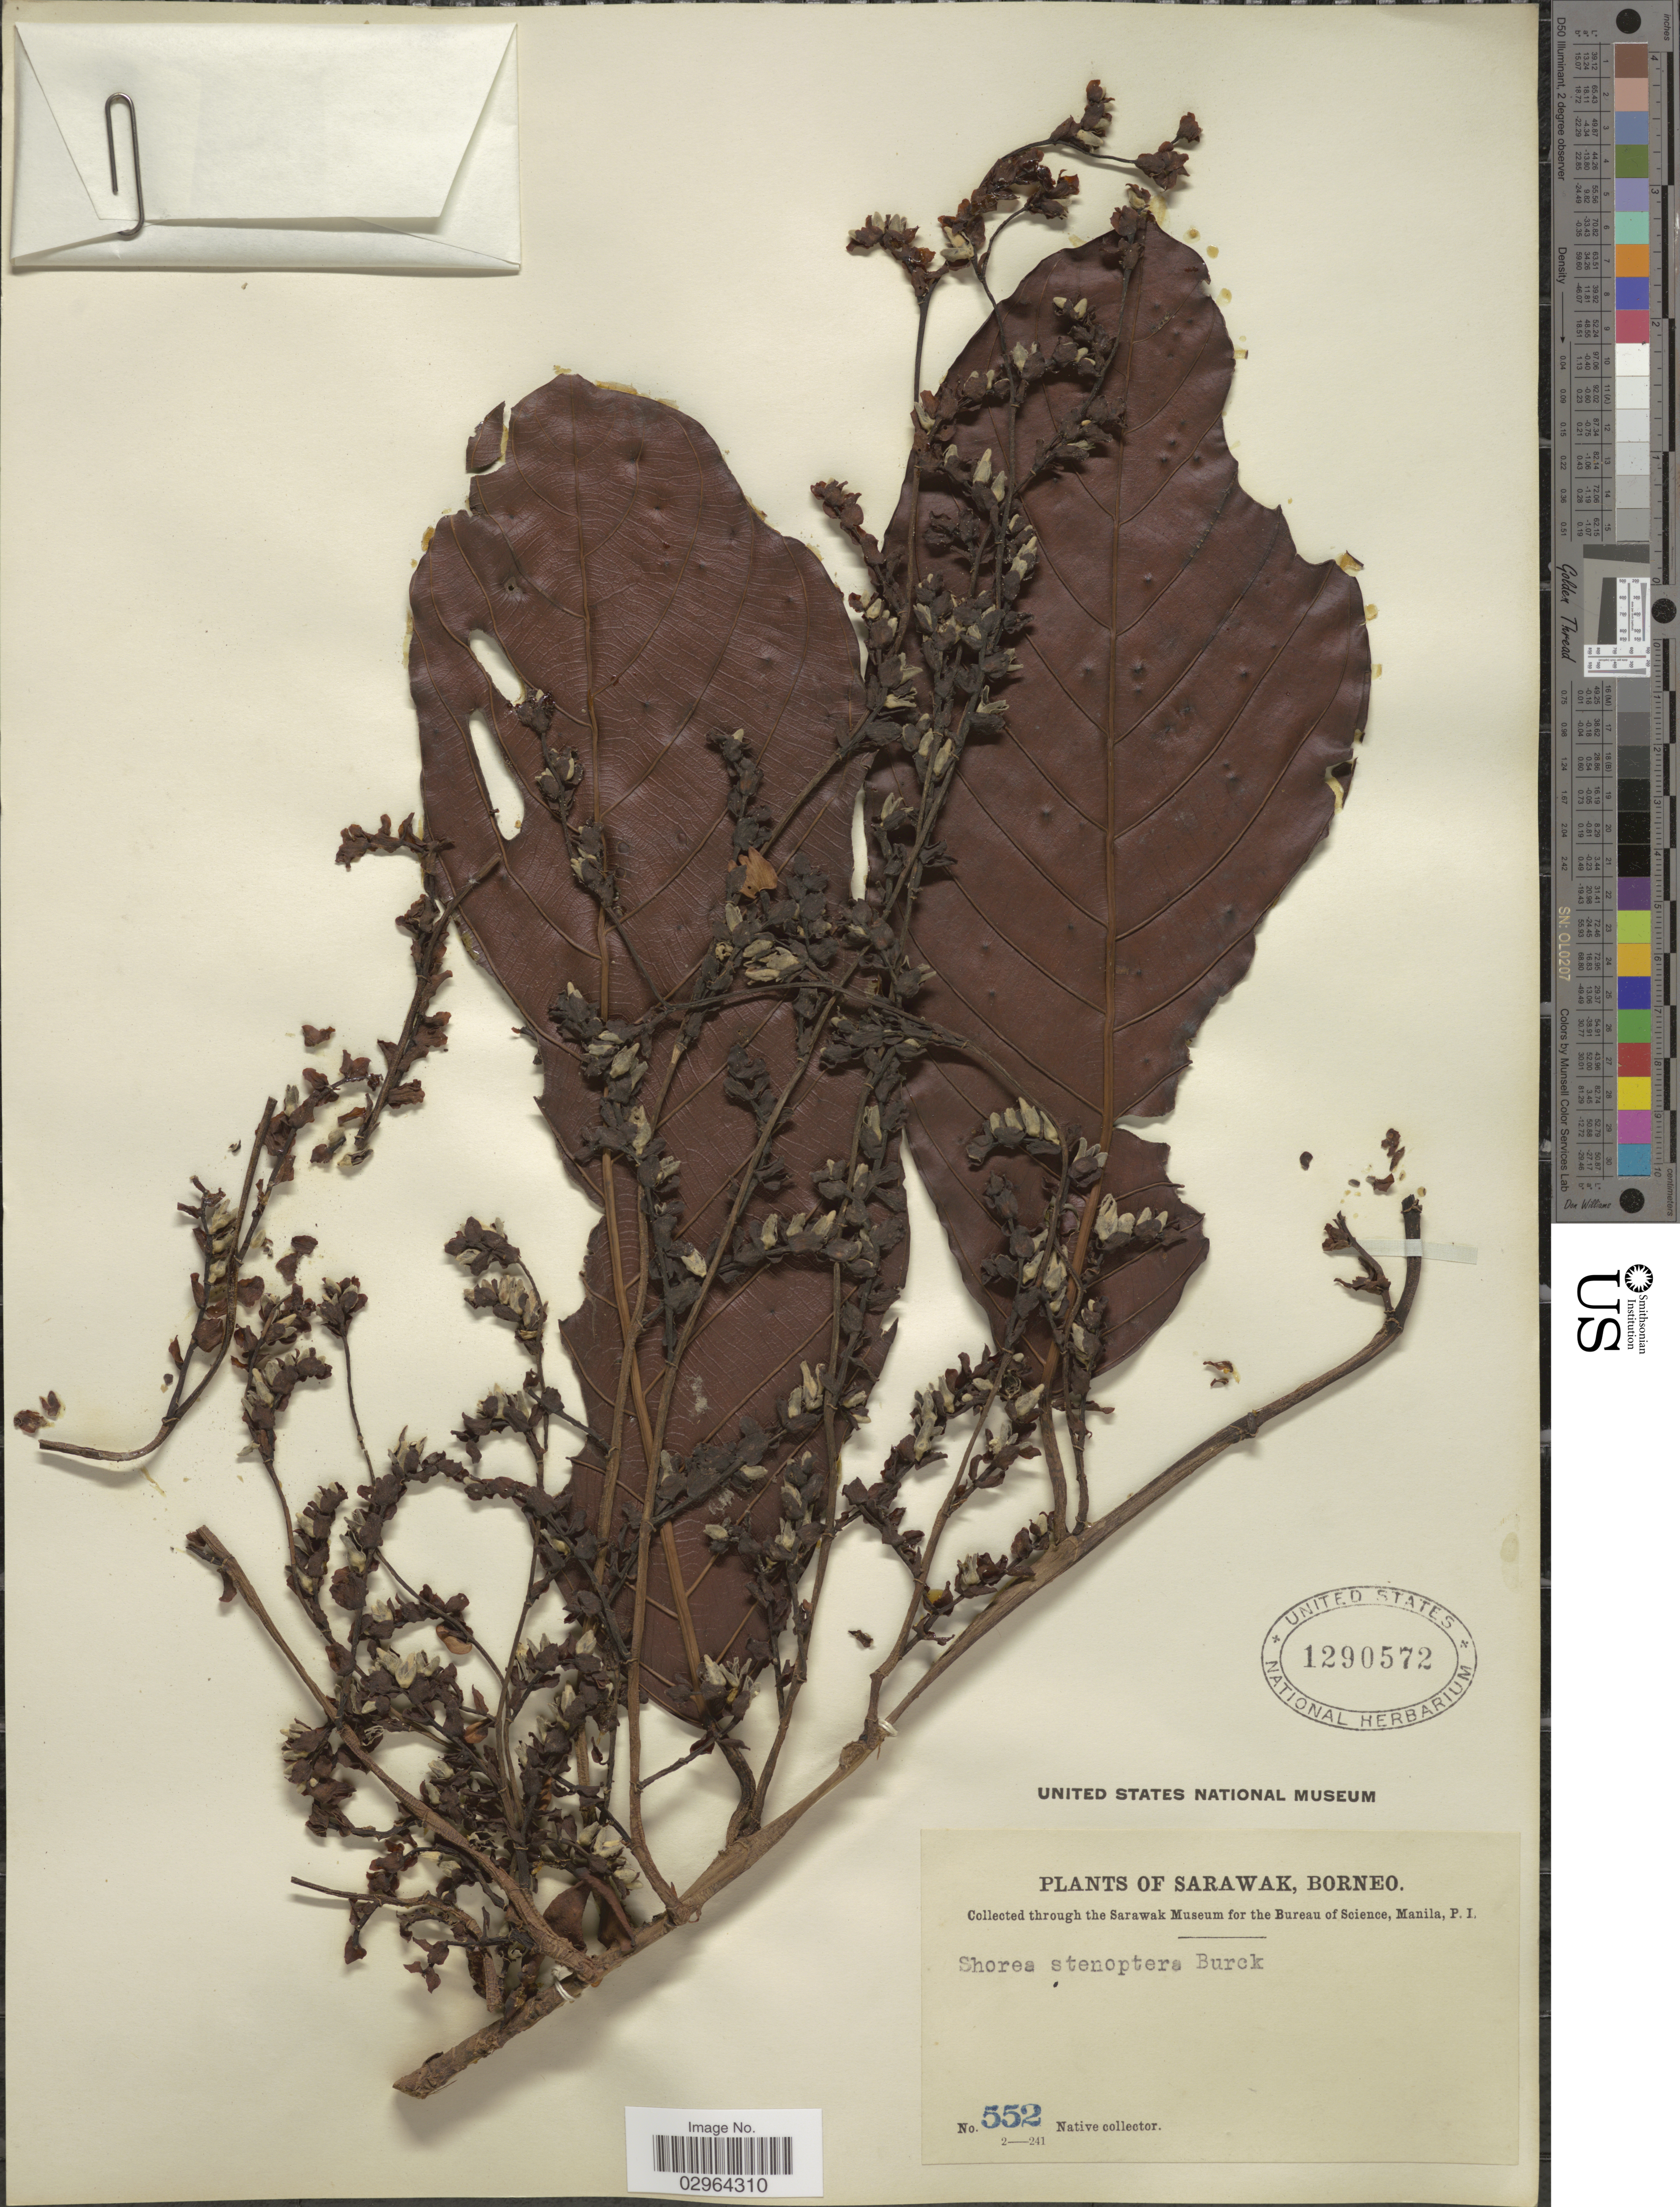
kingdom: Plantae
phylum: Tracheophyta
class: Magnoliopsida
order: Malvales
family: Dipterocarpaceae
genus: Rubroshorea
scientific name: Rubroshorea stenoptera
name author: (Burck) P.S. Ashton & J. Heck.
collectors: Native collector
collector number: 552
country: Malaysia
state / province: Sarawak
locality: Borneo.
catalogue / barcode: US 1290572